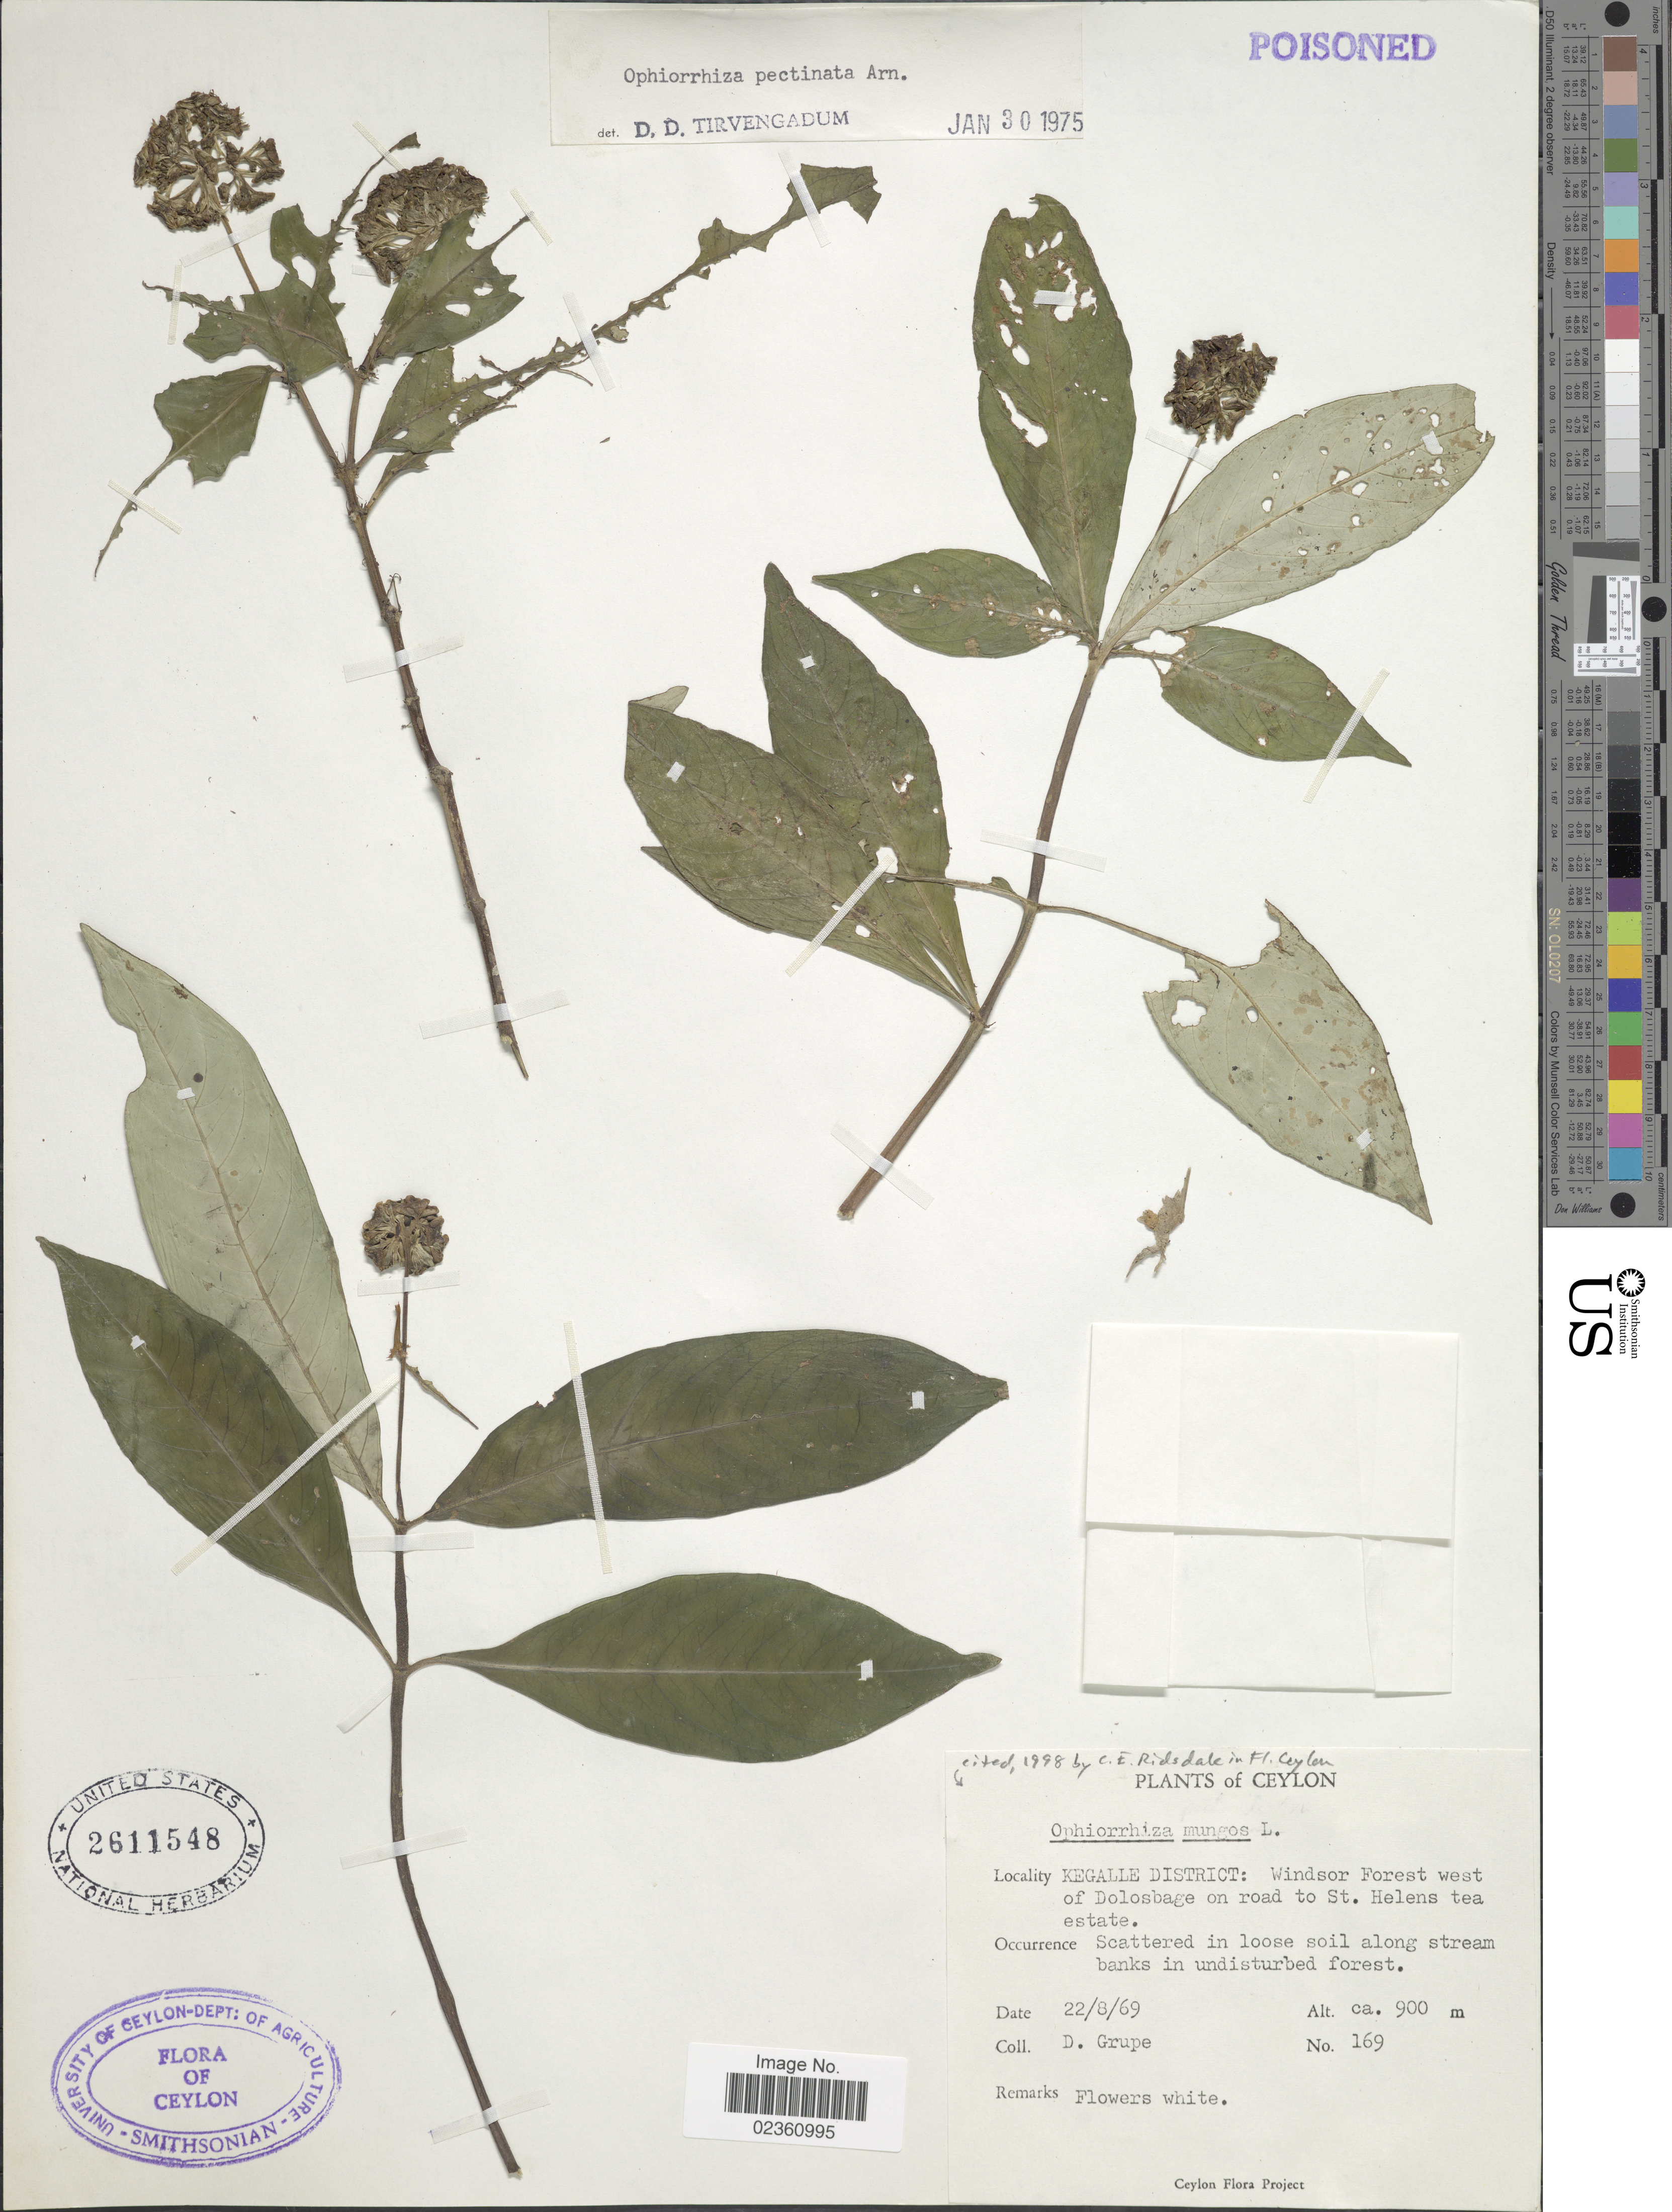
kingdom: Plantae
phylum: Tracheophyta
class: Magnoliopsida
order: Gentianales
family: Rubiaceae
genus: Ophiorrhiza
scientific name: Ophiorrhiza mungos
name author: L.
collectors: D. Grupe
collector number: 169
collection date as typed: Transcribed d/m/y: 22/8/69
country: Sri Lanka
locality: Ceylon, Kegalle District: Windsor Forest west of Dolosbage on road to St Helens tea estate, Scattered in loose soil along stream banks in undisturbed forest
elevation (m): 900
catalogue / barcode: US 2611548